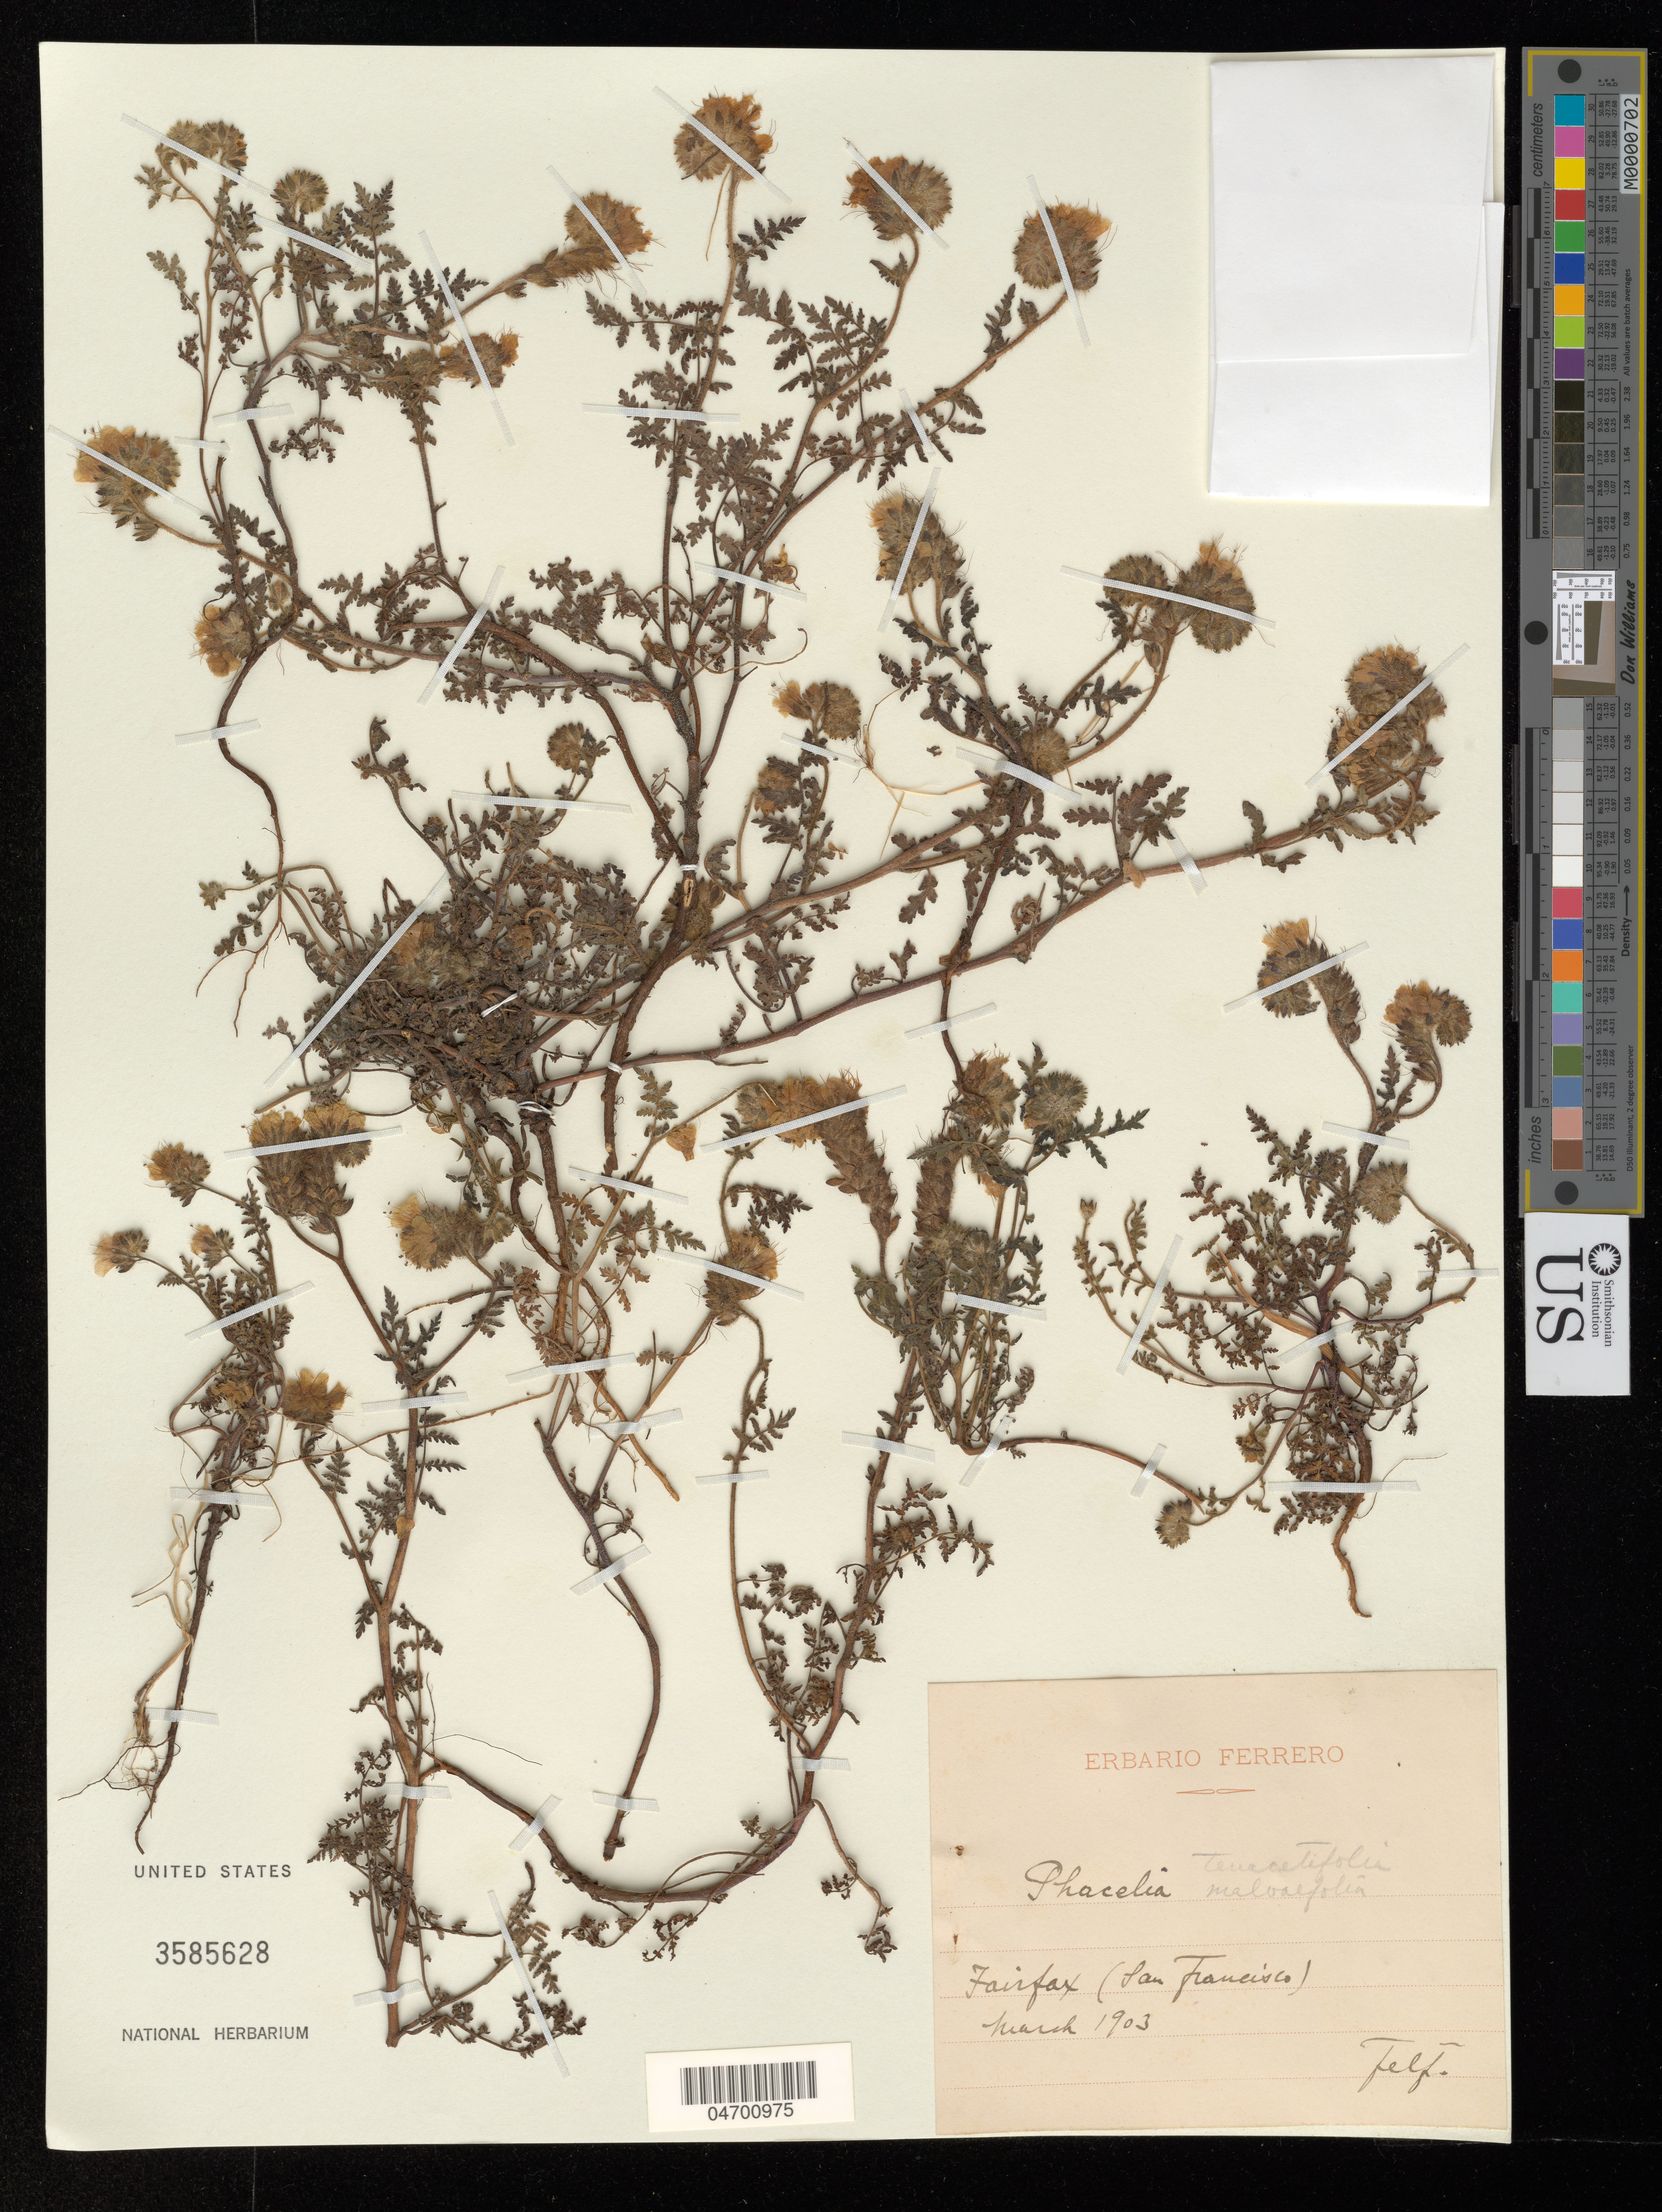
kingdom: Plantae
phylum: Tracheophyta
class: Magnoliopsida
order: Boraginales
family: Hydrophyllaceae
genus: Phacelia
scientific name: Phacelia tanacetifolia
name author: Benth.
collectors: F. Ferrero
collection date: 1903-03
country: United States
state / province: California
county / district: San Francisco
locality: Fairfax (San Francisco).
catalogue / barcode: US 3585628